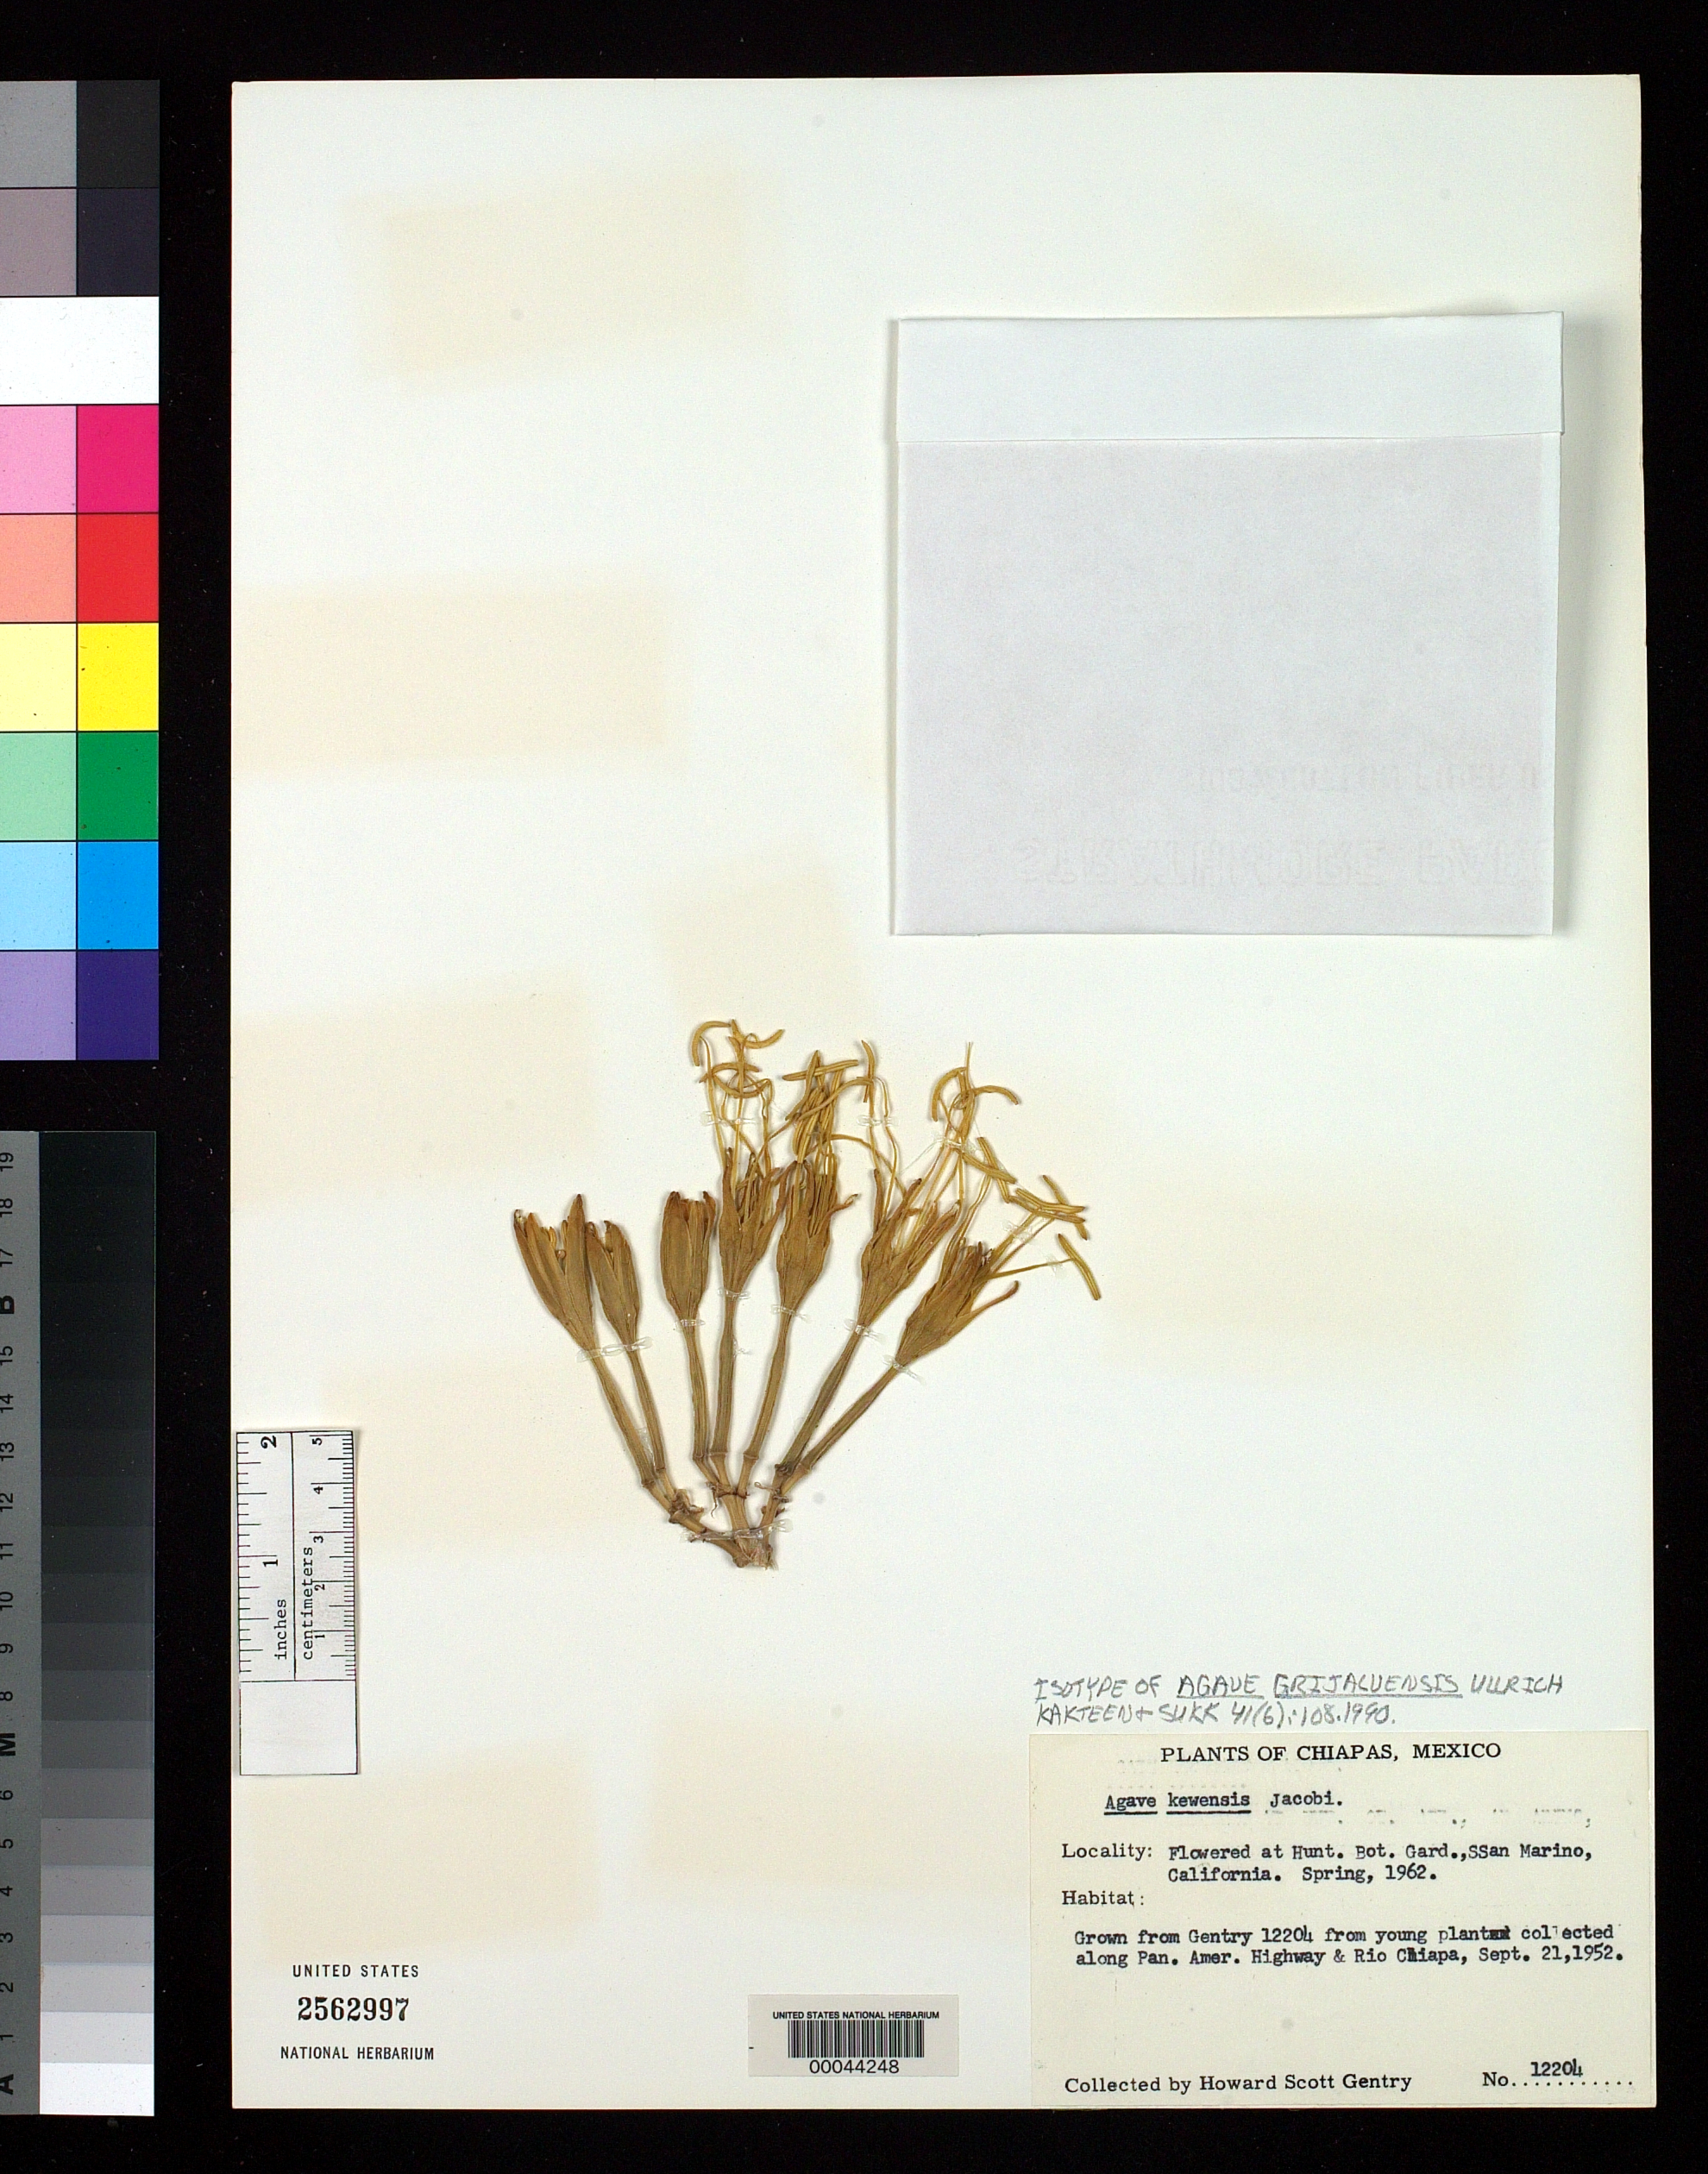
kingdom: Plantae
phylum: Tracheophyta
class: Liliopsida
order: Asparagales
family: Asparagaceae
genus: Agave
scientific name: Agave grijalvensis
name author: B. Ullrich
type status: Isotype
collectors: H. S. Gentry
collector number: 12204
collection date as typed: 21 Sep 1952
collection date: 1952-09-21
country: Mexico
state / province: Chiapas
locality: Along Pan. Amer. Highway & Rio Chiapa.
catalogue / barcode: US 2562997